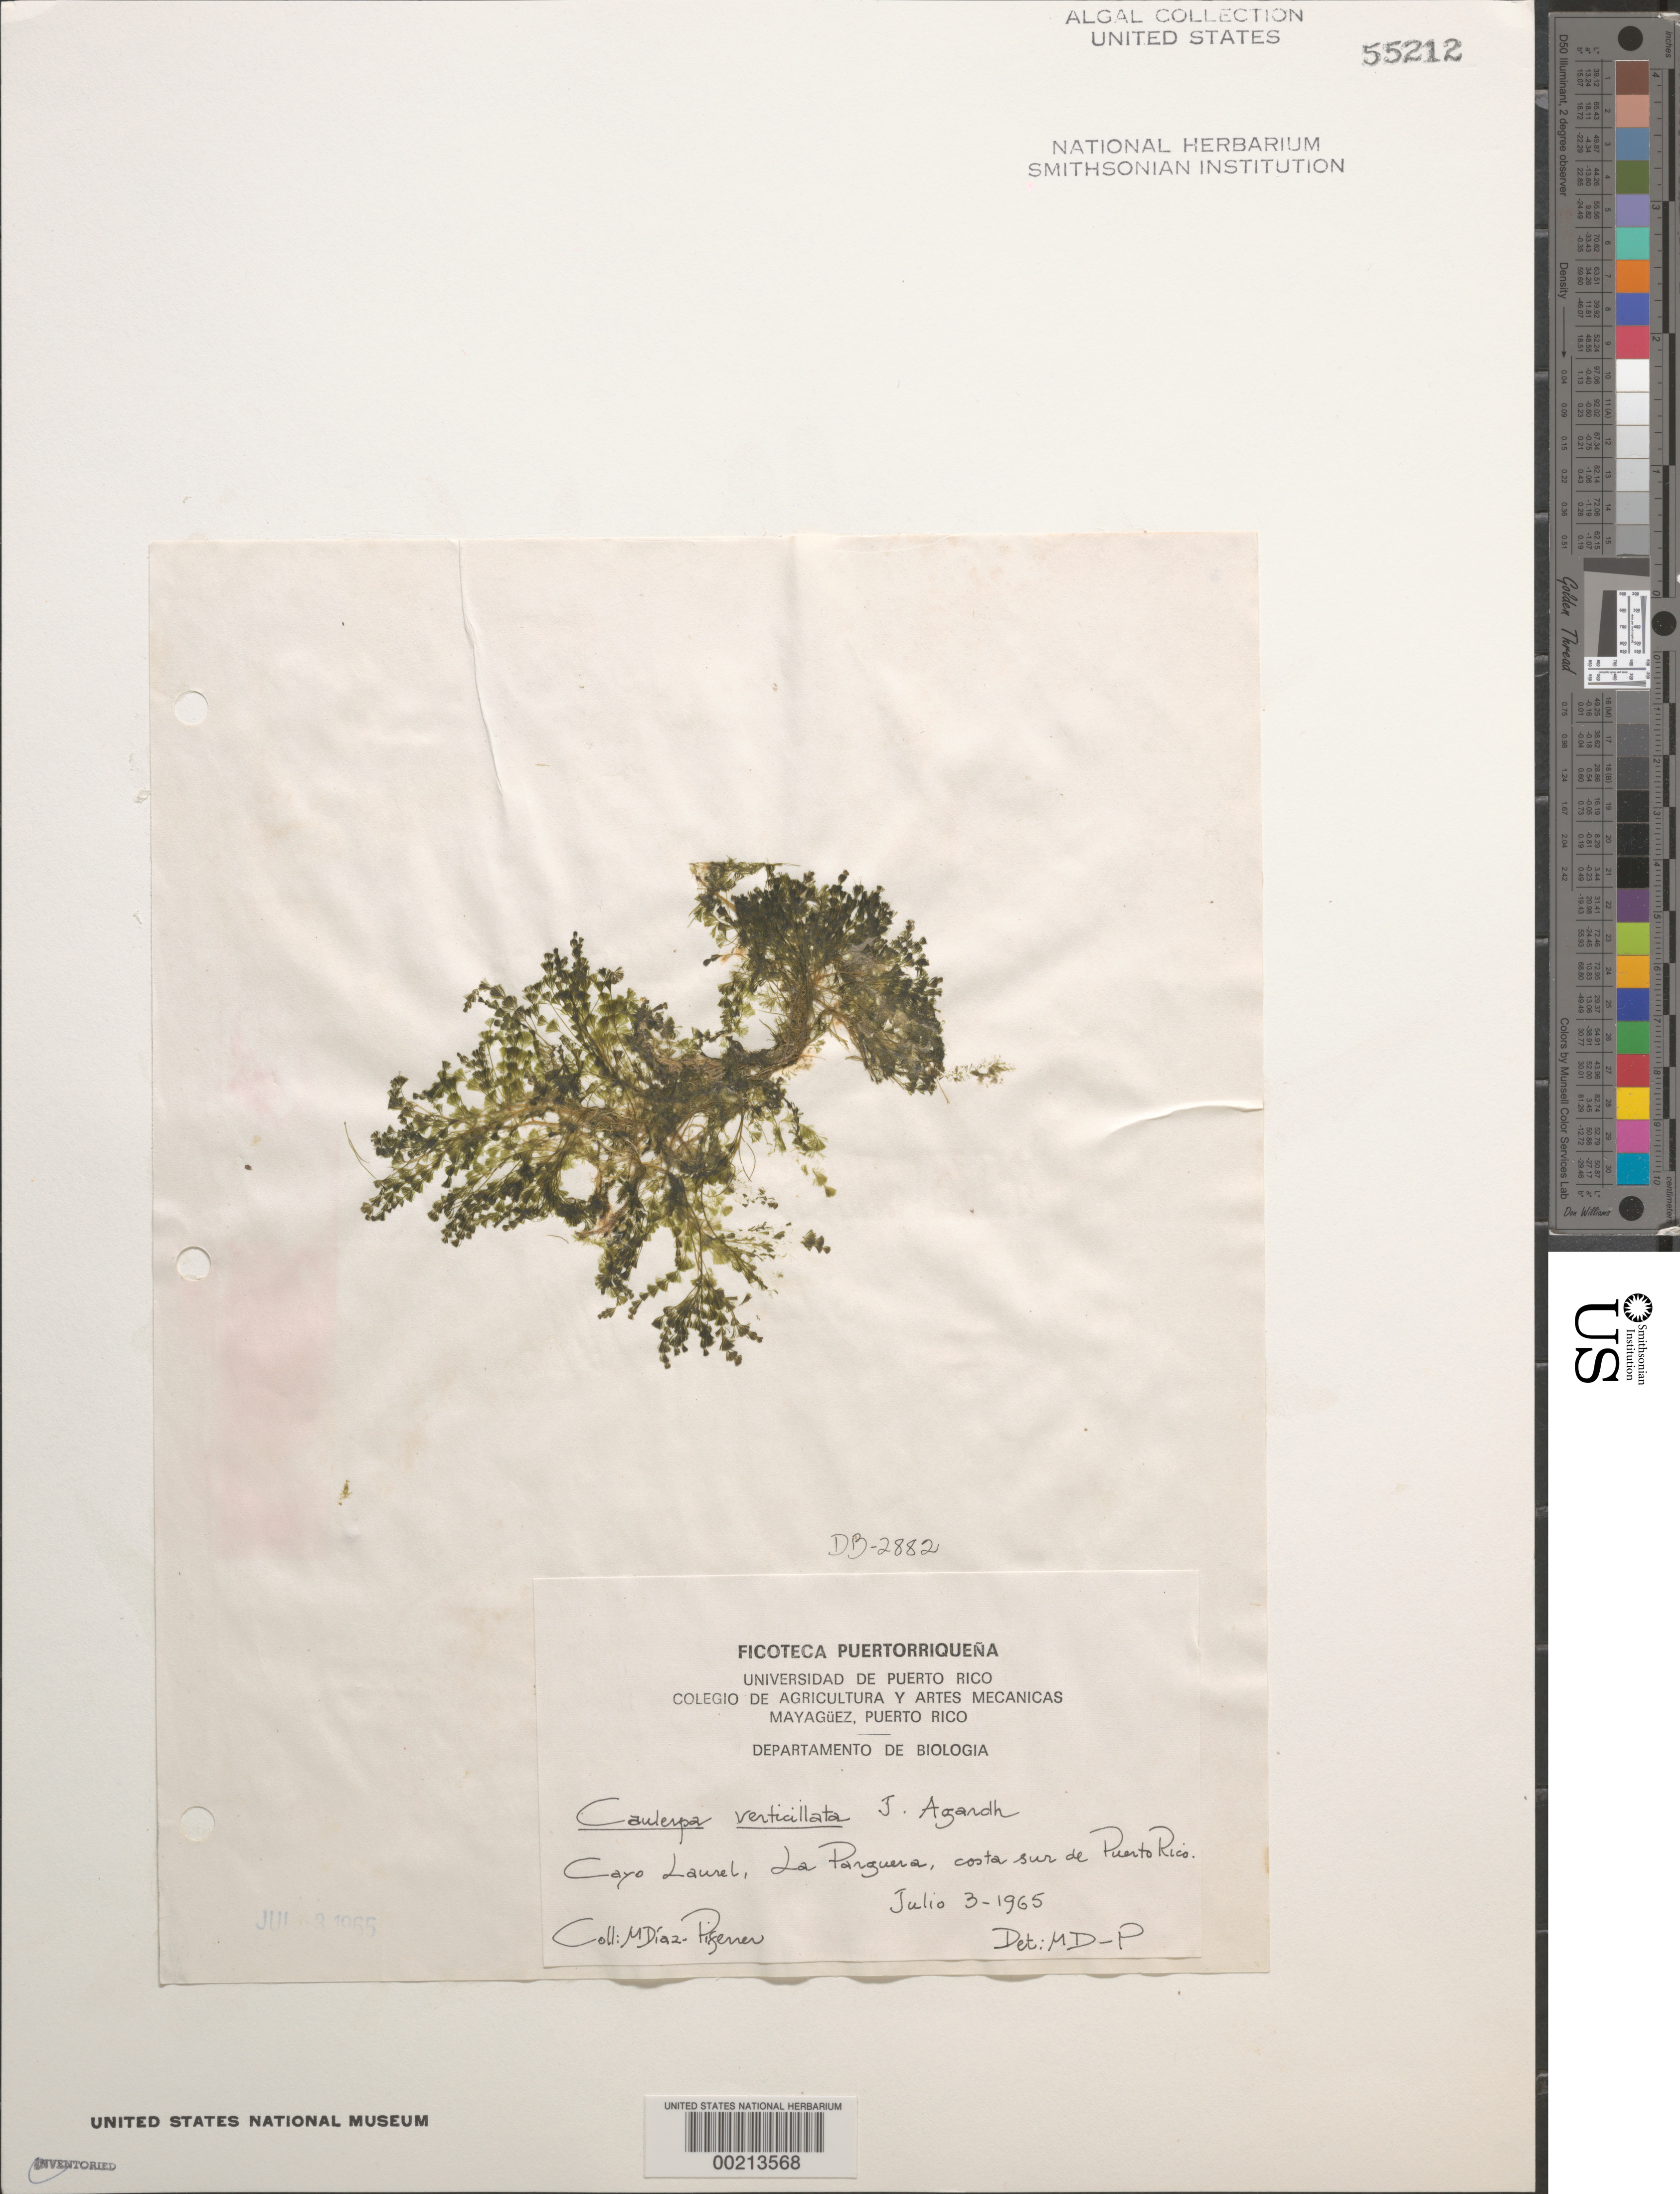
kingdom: Plantae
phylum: Chlorophyta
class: Ulvophyceae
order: Bryopsidales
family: Caulerpaceae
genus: Caulerpa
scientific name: Caulerpa verticillata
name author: J. Agardh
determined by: Diaz-Piferrer, M.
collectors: M. Diaz-Piferrer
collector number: Db-2882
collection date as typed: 03 Jul 1965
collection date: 1965-07-03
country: Puerto Rico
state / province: Lajas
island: Cayo Laurel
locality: La Parguera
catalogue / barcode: US 55212